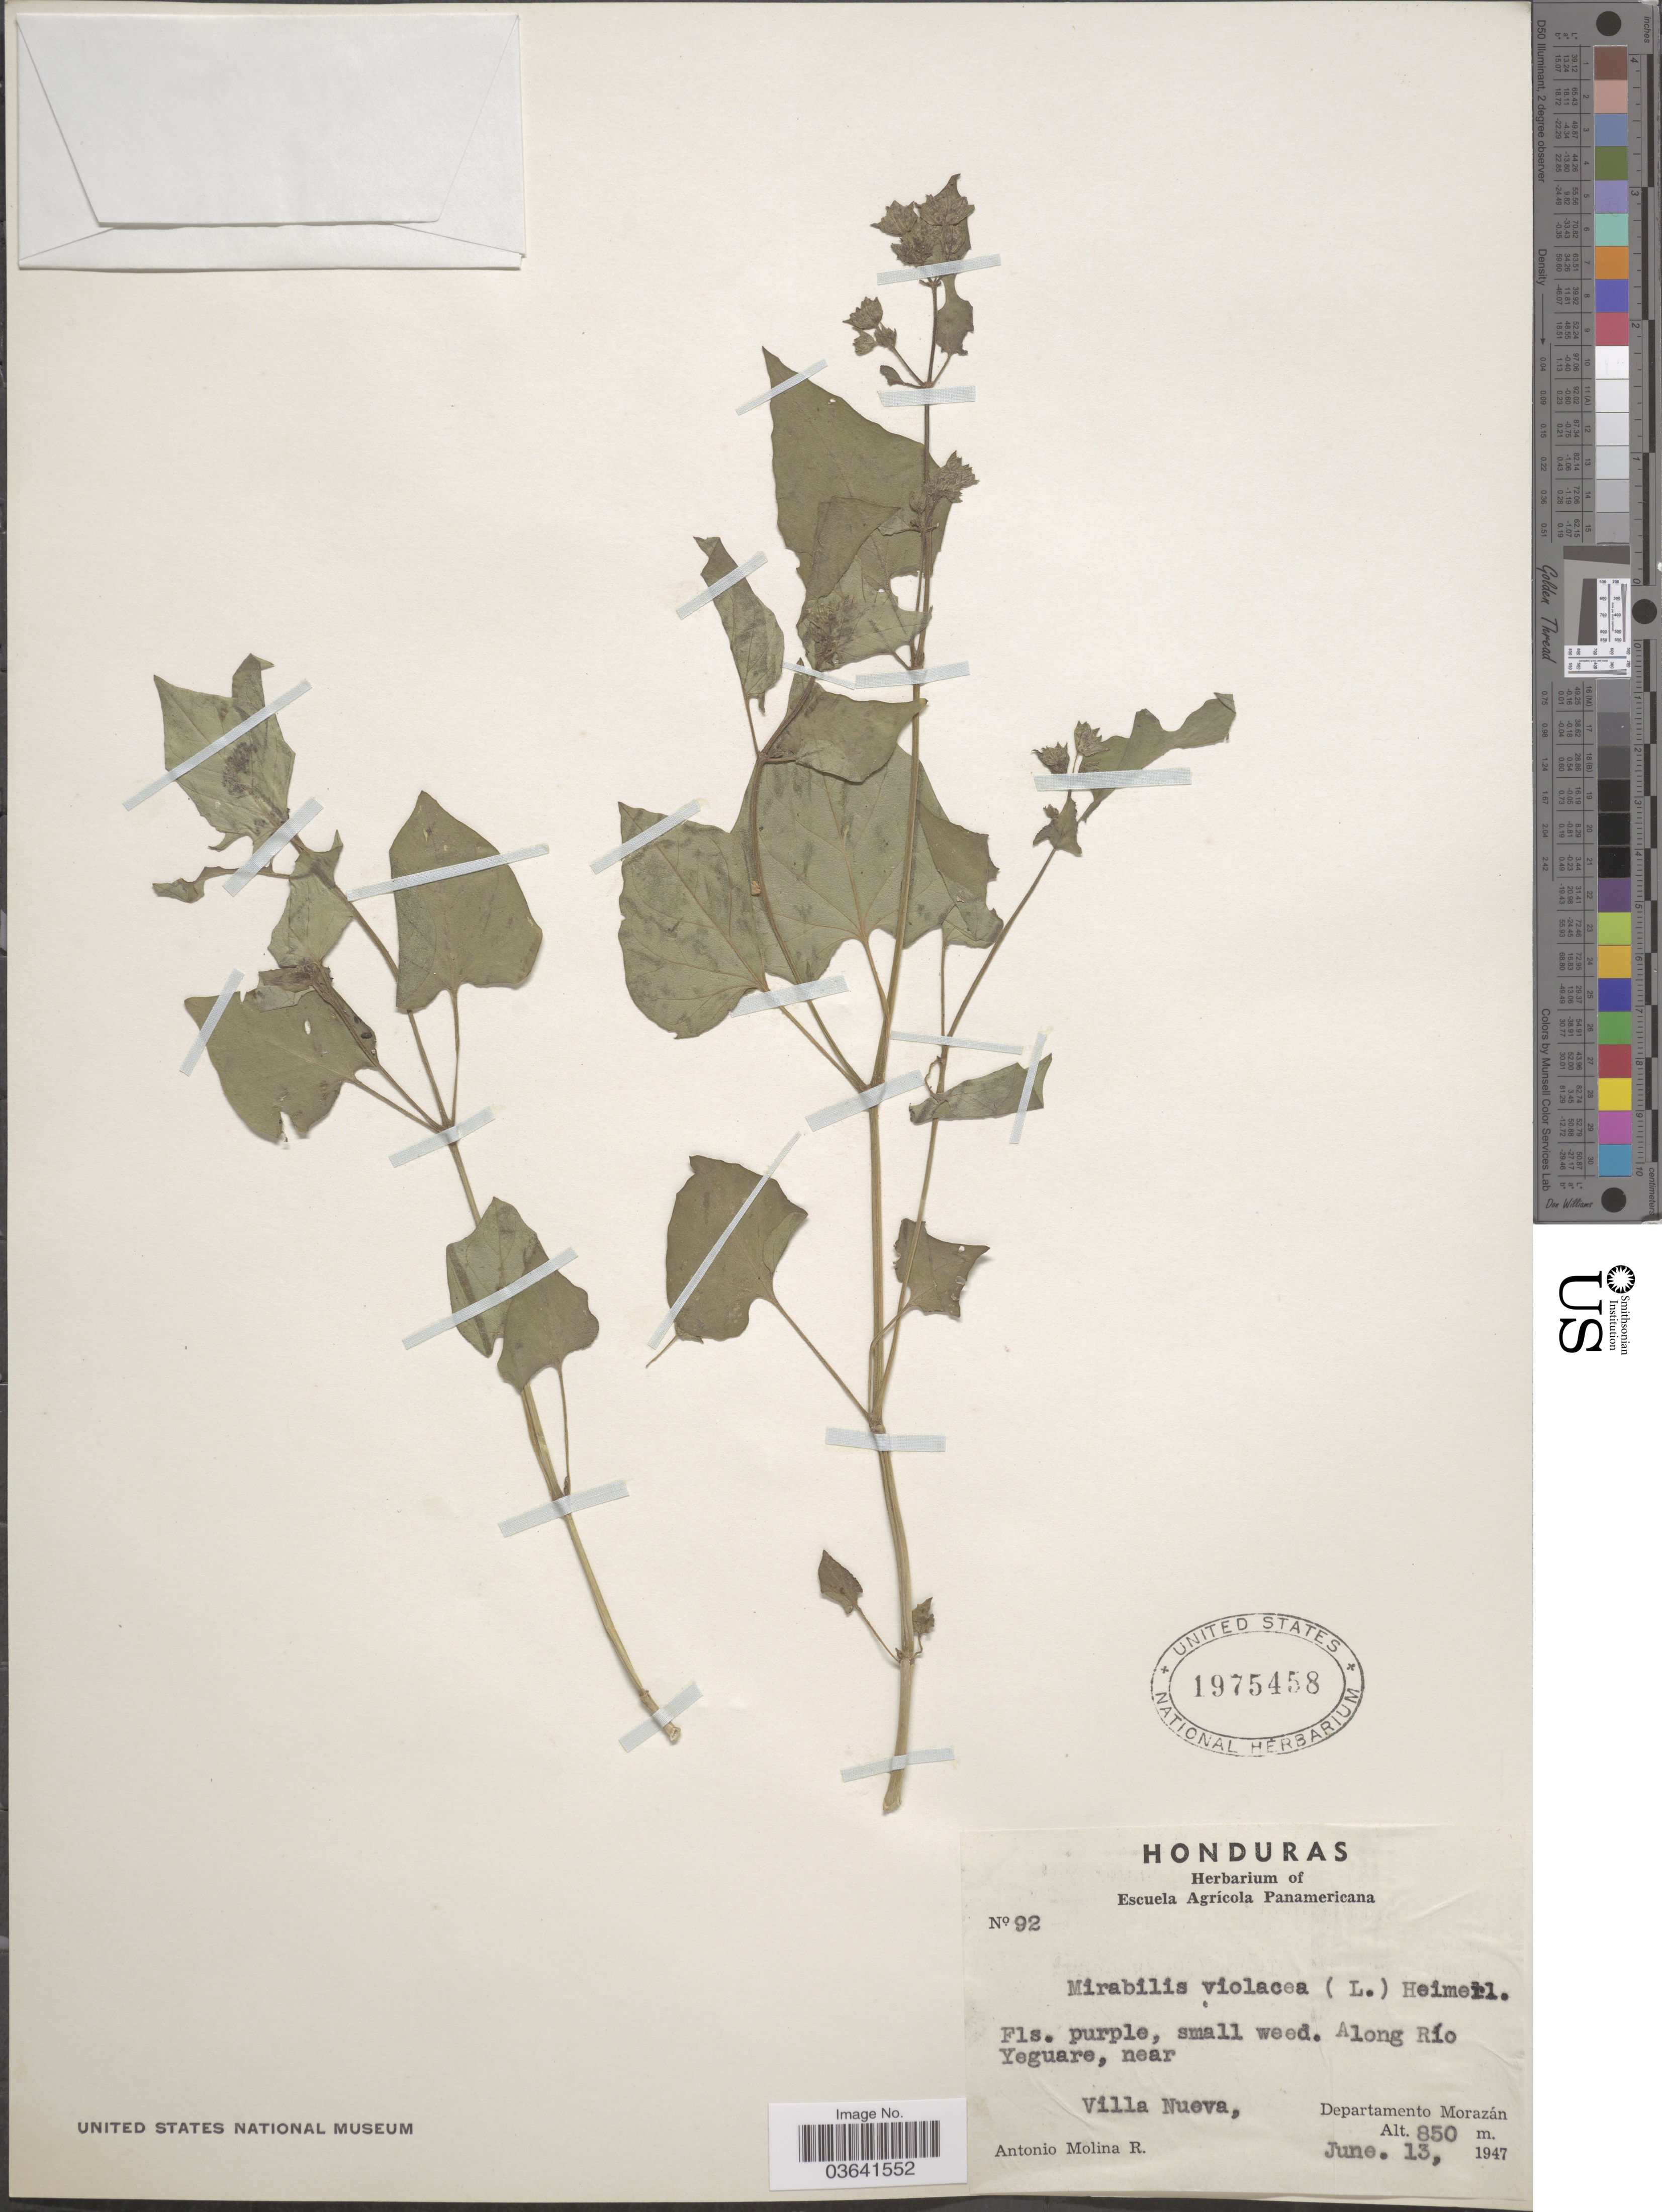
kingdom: Plantae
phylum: Tracheophyta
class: Magnoliopsida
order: Caryophyllales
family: Nyctaginaceae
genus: Mirabilis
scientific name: Mirabilis violacea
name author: (L.) Heimerl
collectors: A. Molina R.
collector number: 92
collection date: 1947-06-13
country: Honduras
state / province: Fco. Morazán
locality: Along Río Yeguare, near Villa Nueva, Departamento Morazán.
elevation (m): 850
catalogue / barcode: US 1975458